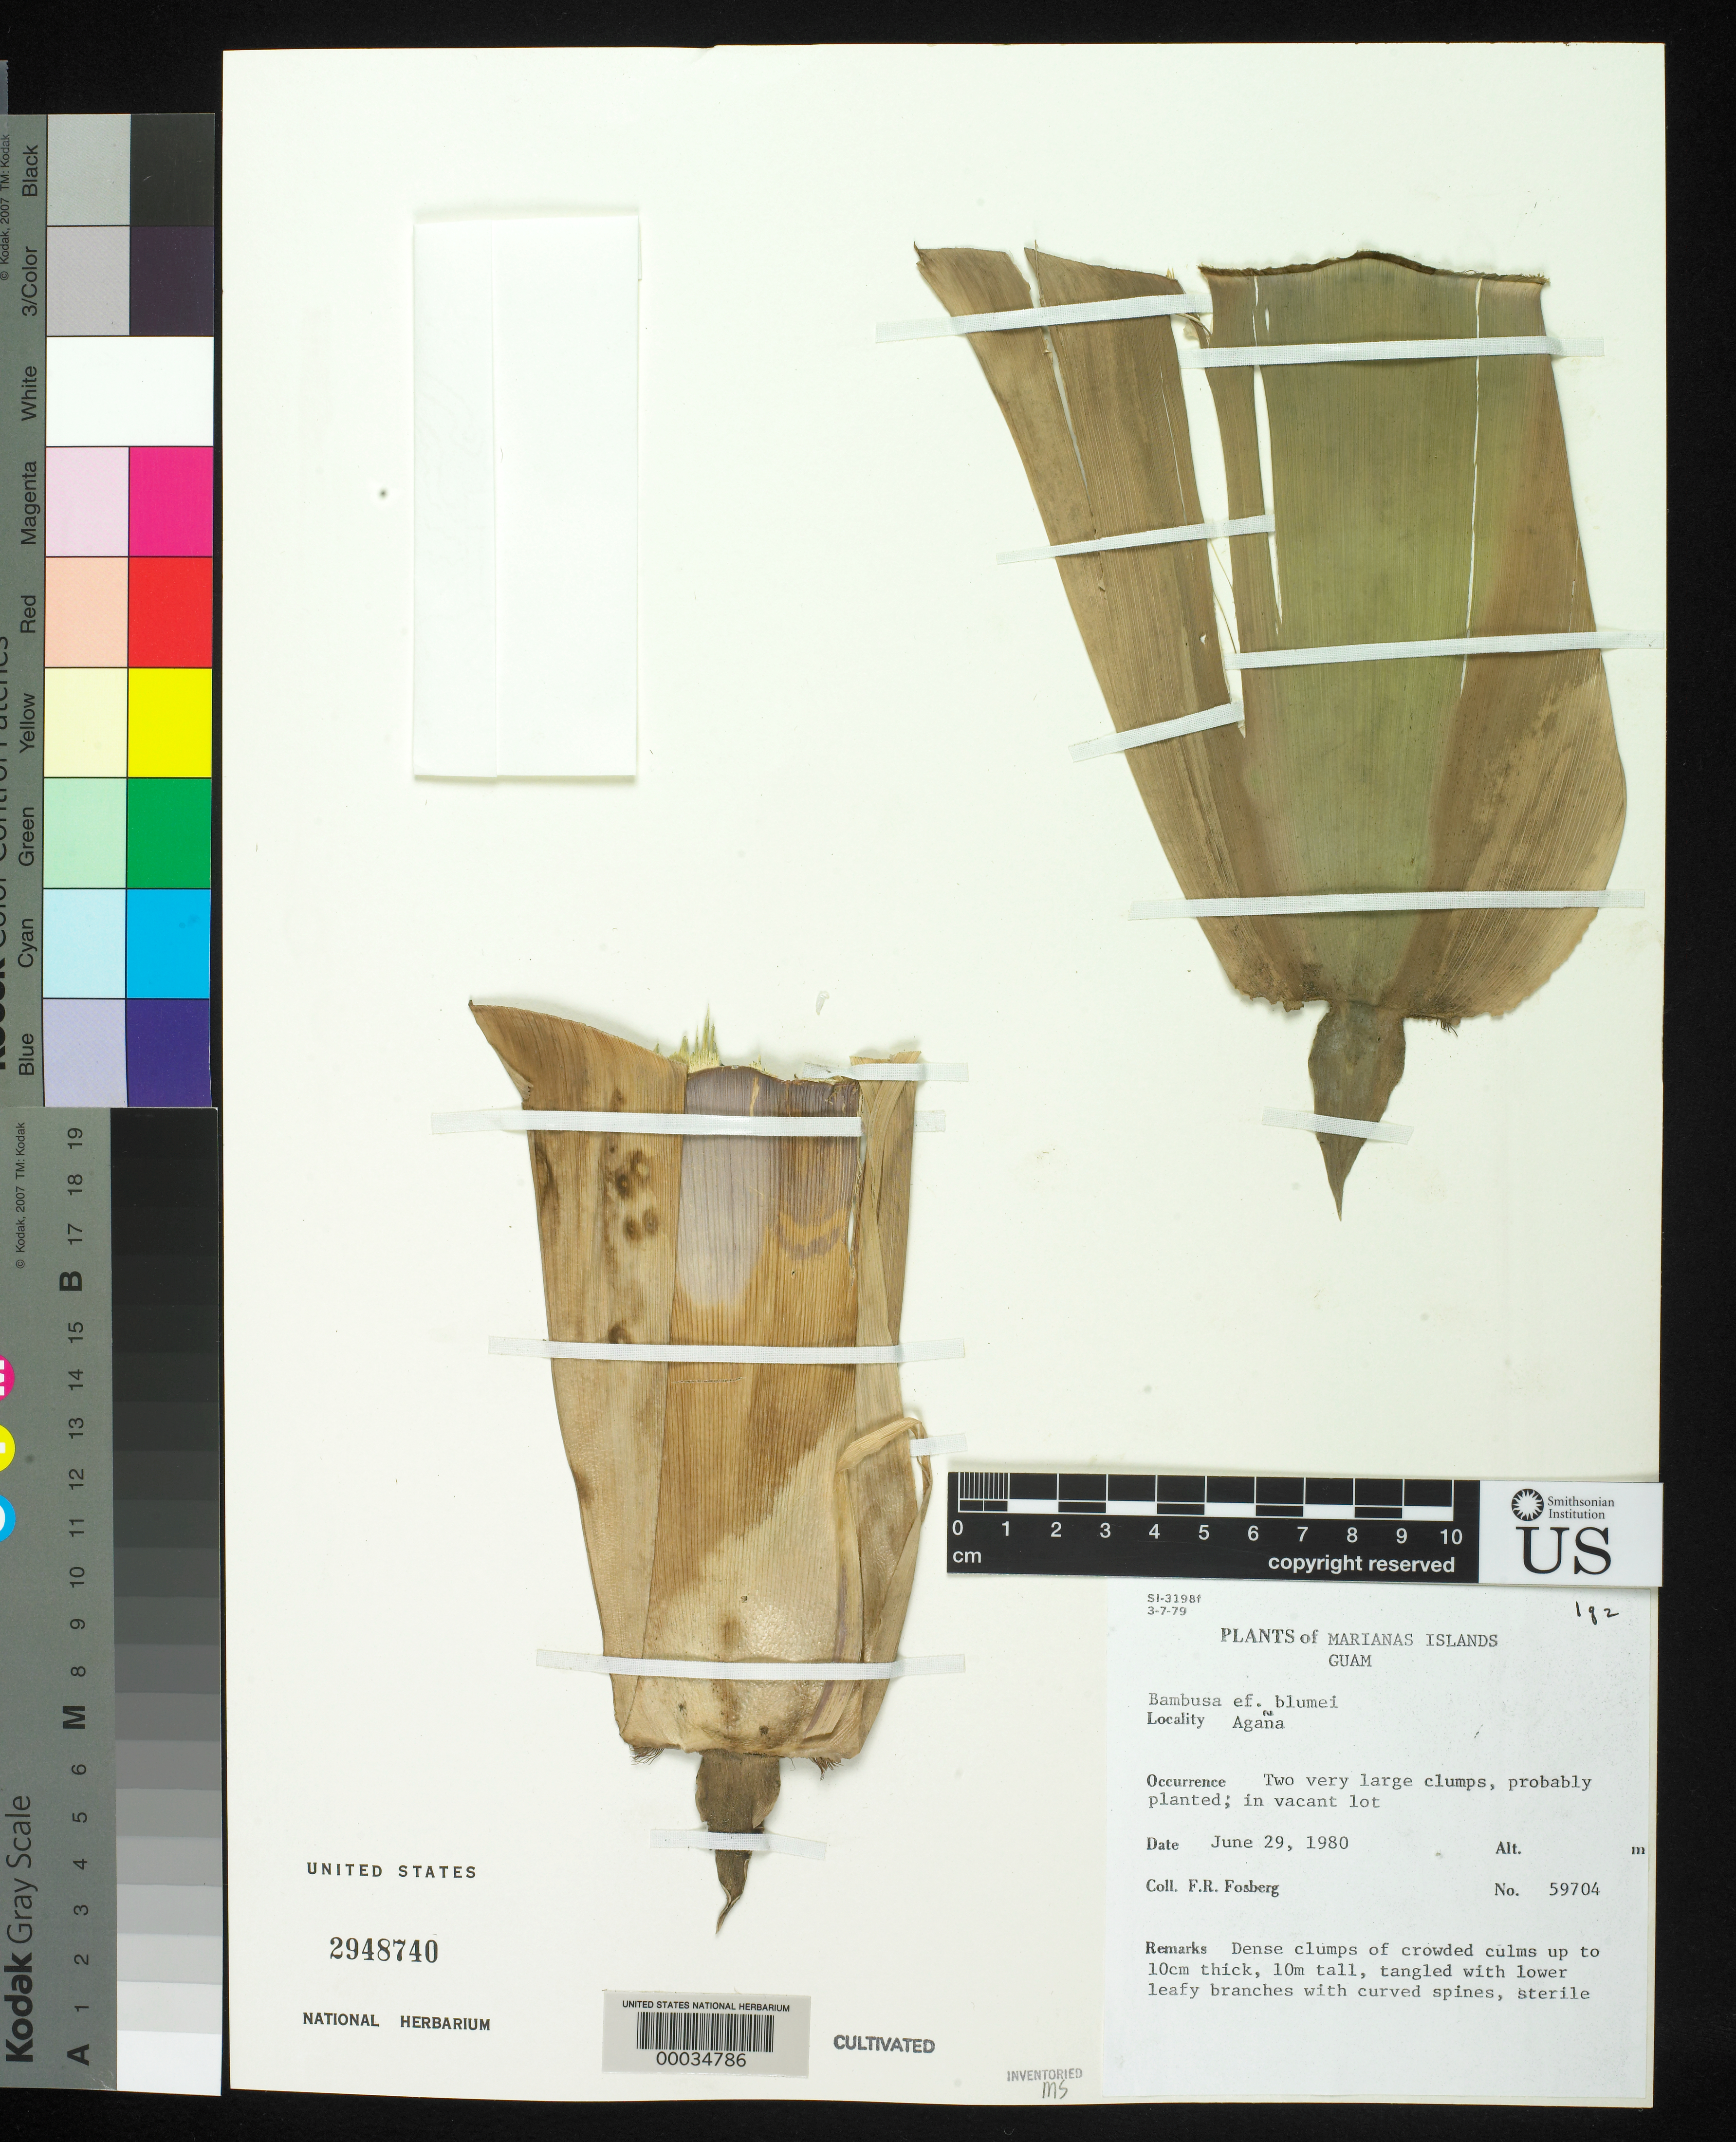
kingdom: Plantae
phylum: Tracheophyta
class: Liliopsida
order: Poales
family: Poaceae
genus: Bambusa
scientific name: Bambusa spinosa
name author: Roxb.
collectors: F. R. Fosberg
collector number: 59704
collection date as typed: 29 Jun 1980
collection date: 1980-06-29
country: Guam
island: Guam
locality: Agana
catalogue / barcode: US 2948740